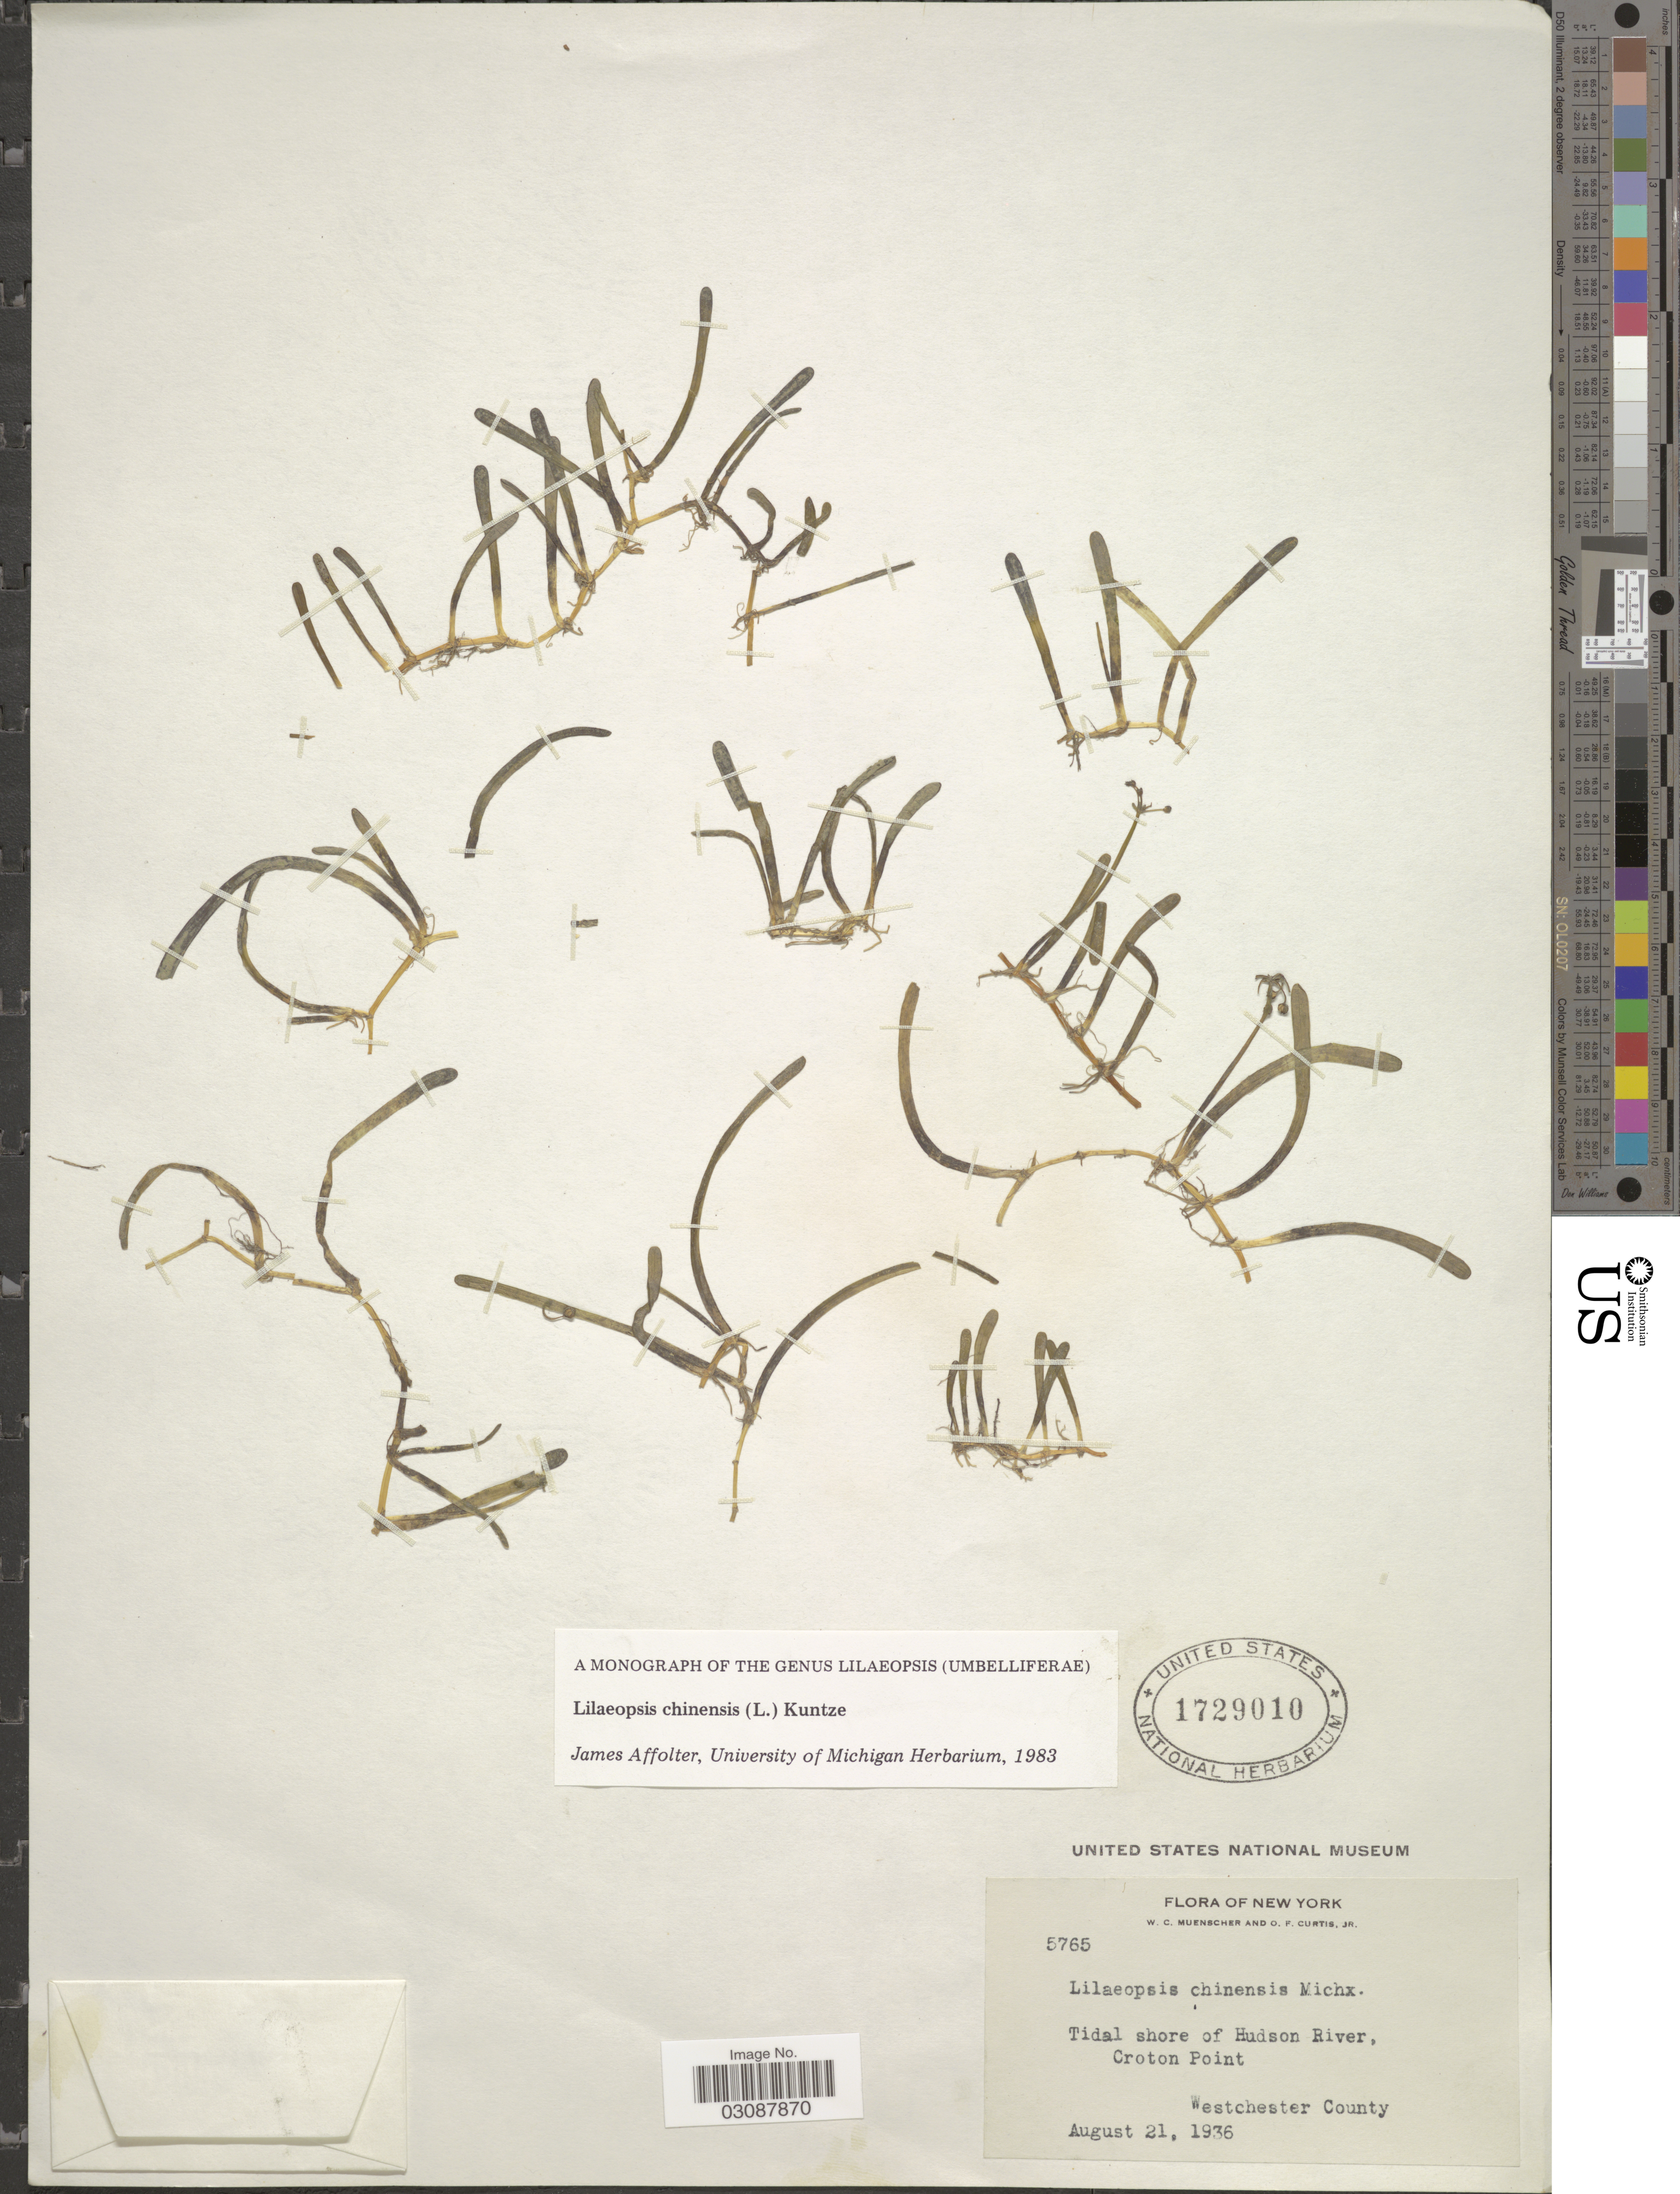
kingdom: Plantae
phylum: Tracheophyta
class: Magnoliopsida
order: Apiales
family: Apiaceae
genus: Lilaeopsis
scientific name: Lilaeopsis chinensis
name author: (L.) Kuntze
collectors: W. Muenscher & O. Curtis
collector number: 5765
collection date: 1936-08-21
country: United States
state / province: New York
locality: Tidal shore of Hudson River, Croton Point. Westchester County.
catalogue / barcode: US 1729010